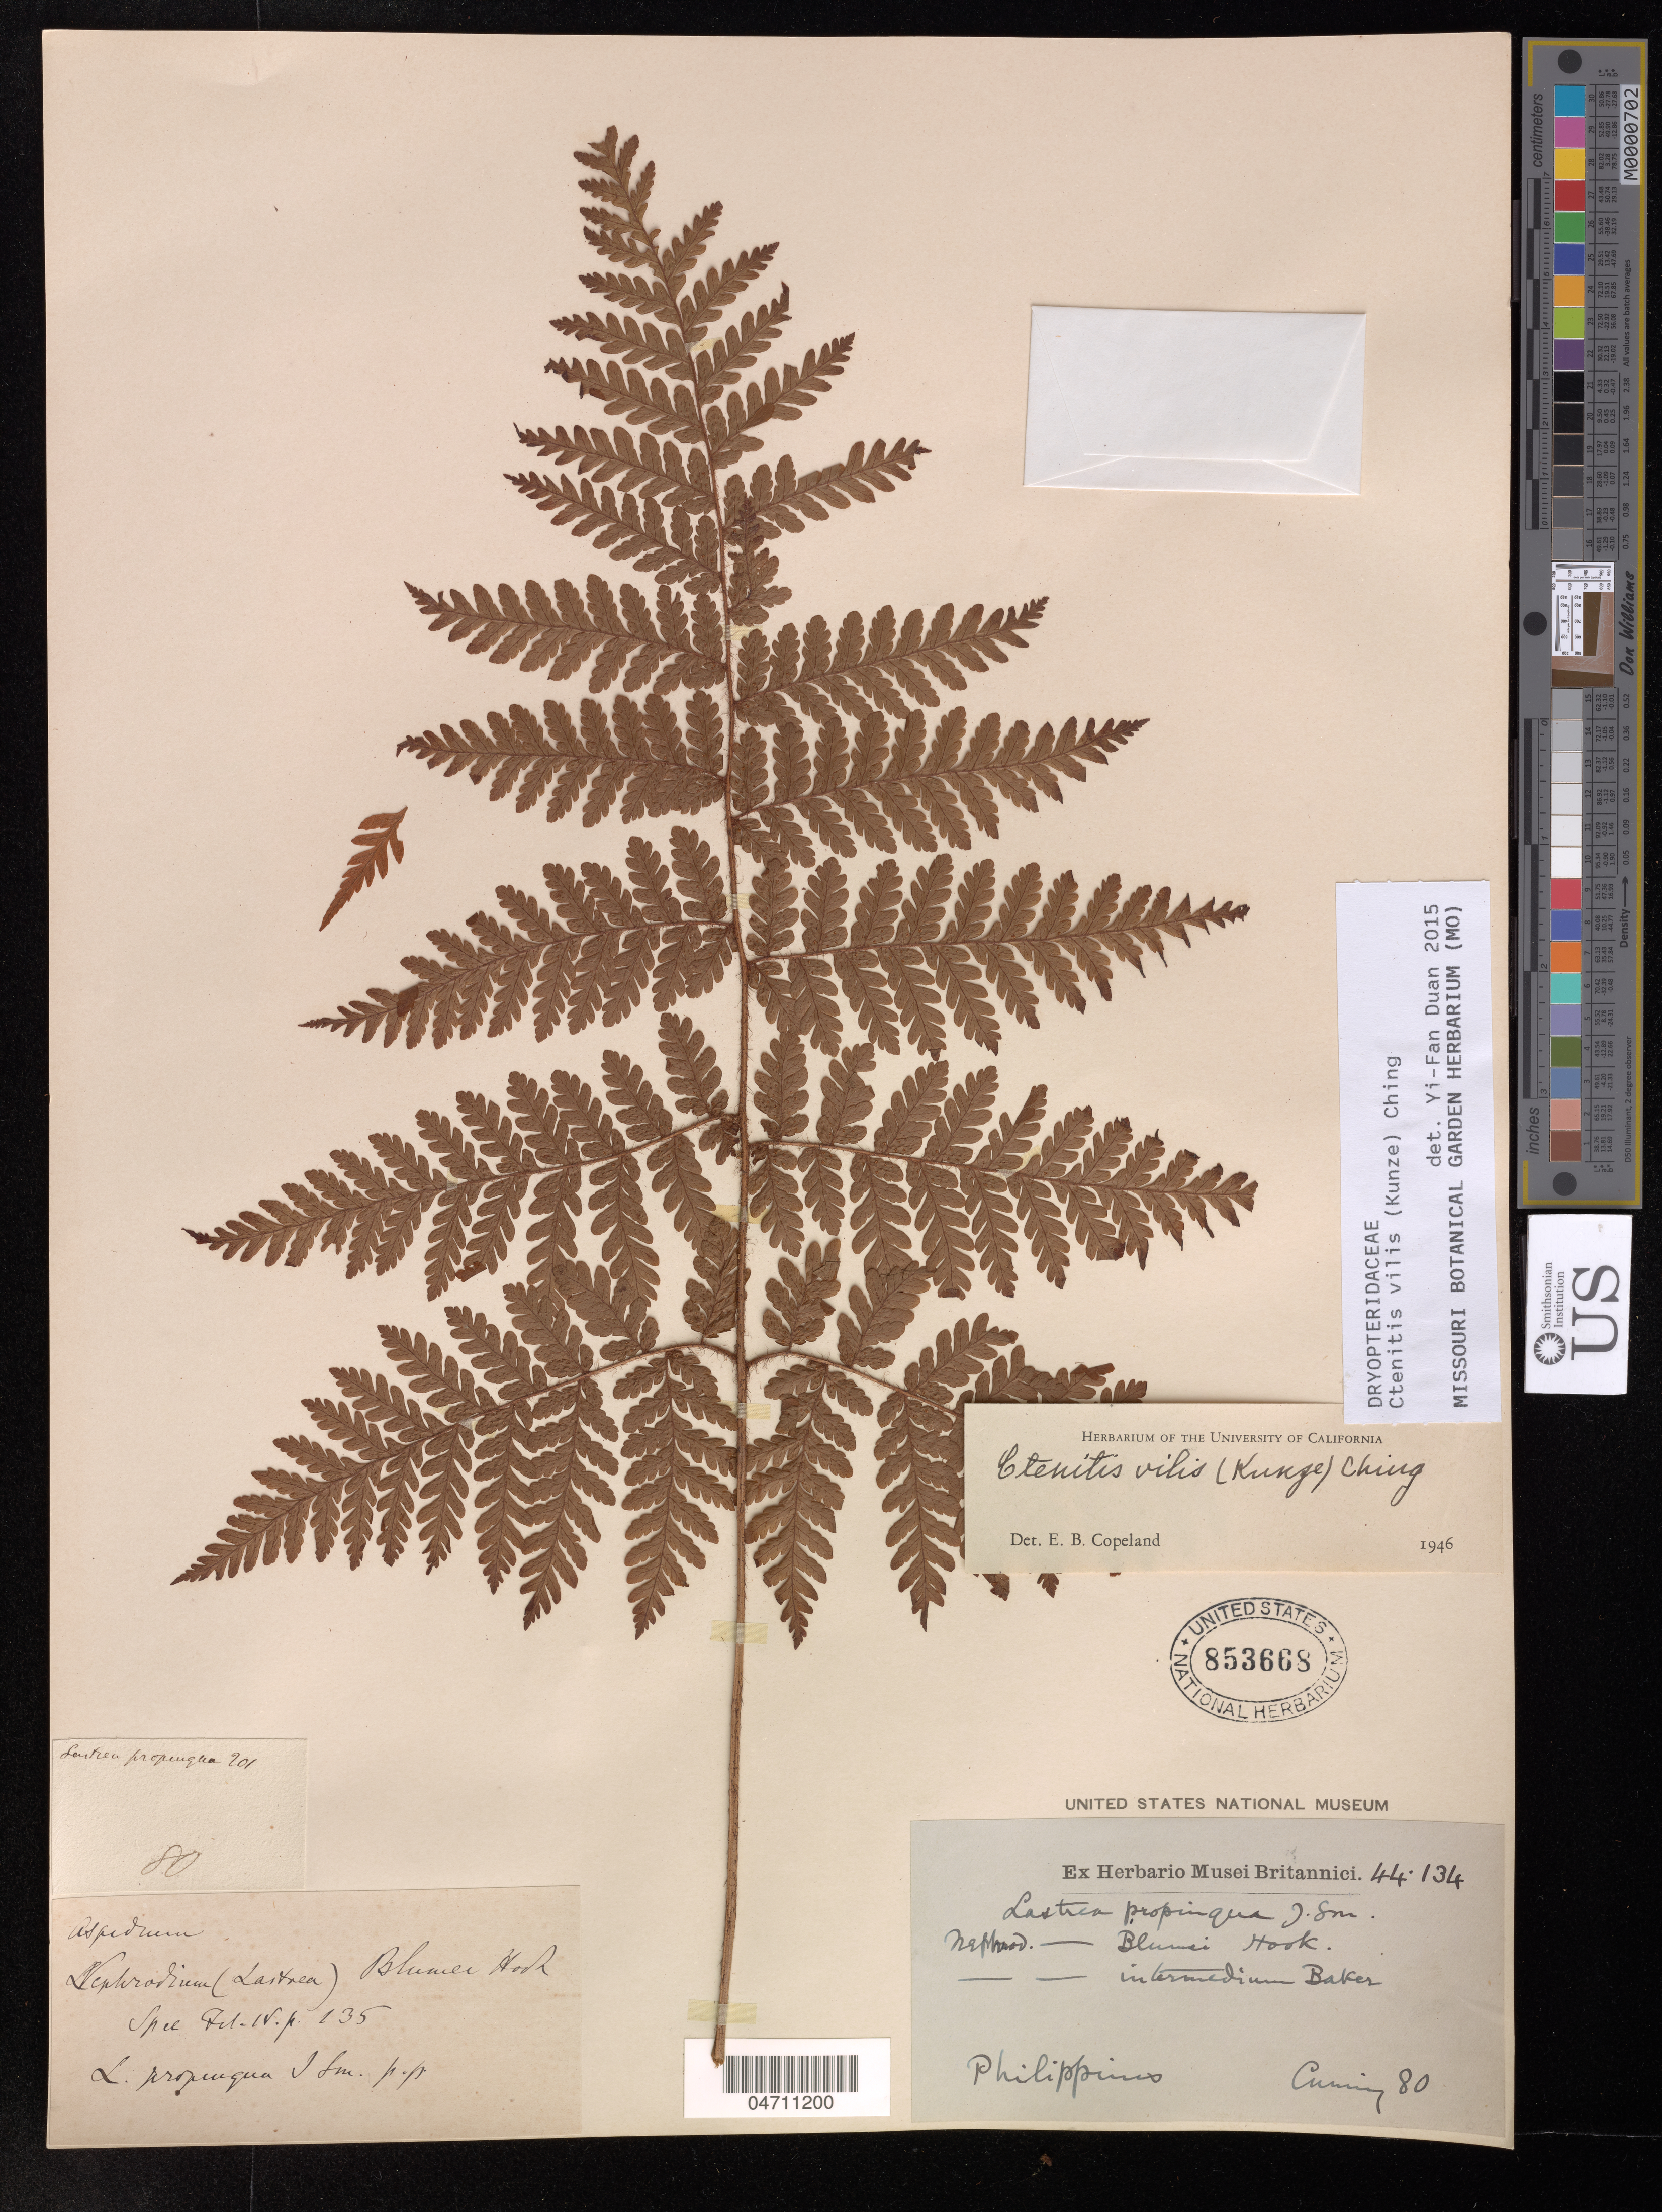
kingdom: Plantae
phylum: Tracheophyta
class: Polypodiopsida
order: Polypodiales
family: Dryopteridaceae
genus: Ctenitis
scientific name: Ctenitis vilis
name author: (Kunze) Ching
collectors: Cunning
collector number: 80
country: Philippines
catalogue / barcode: US 853668